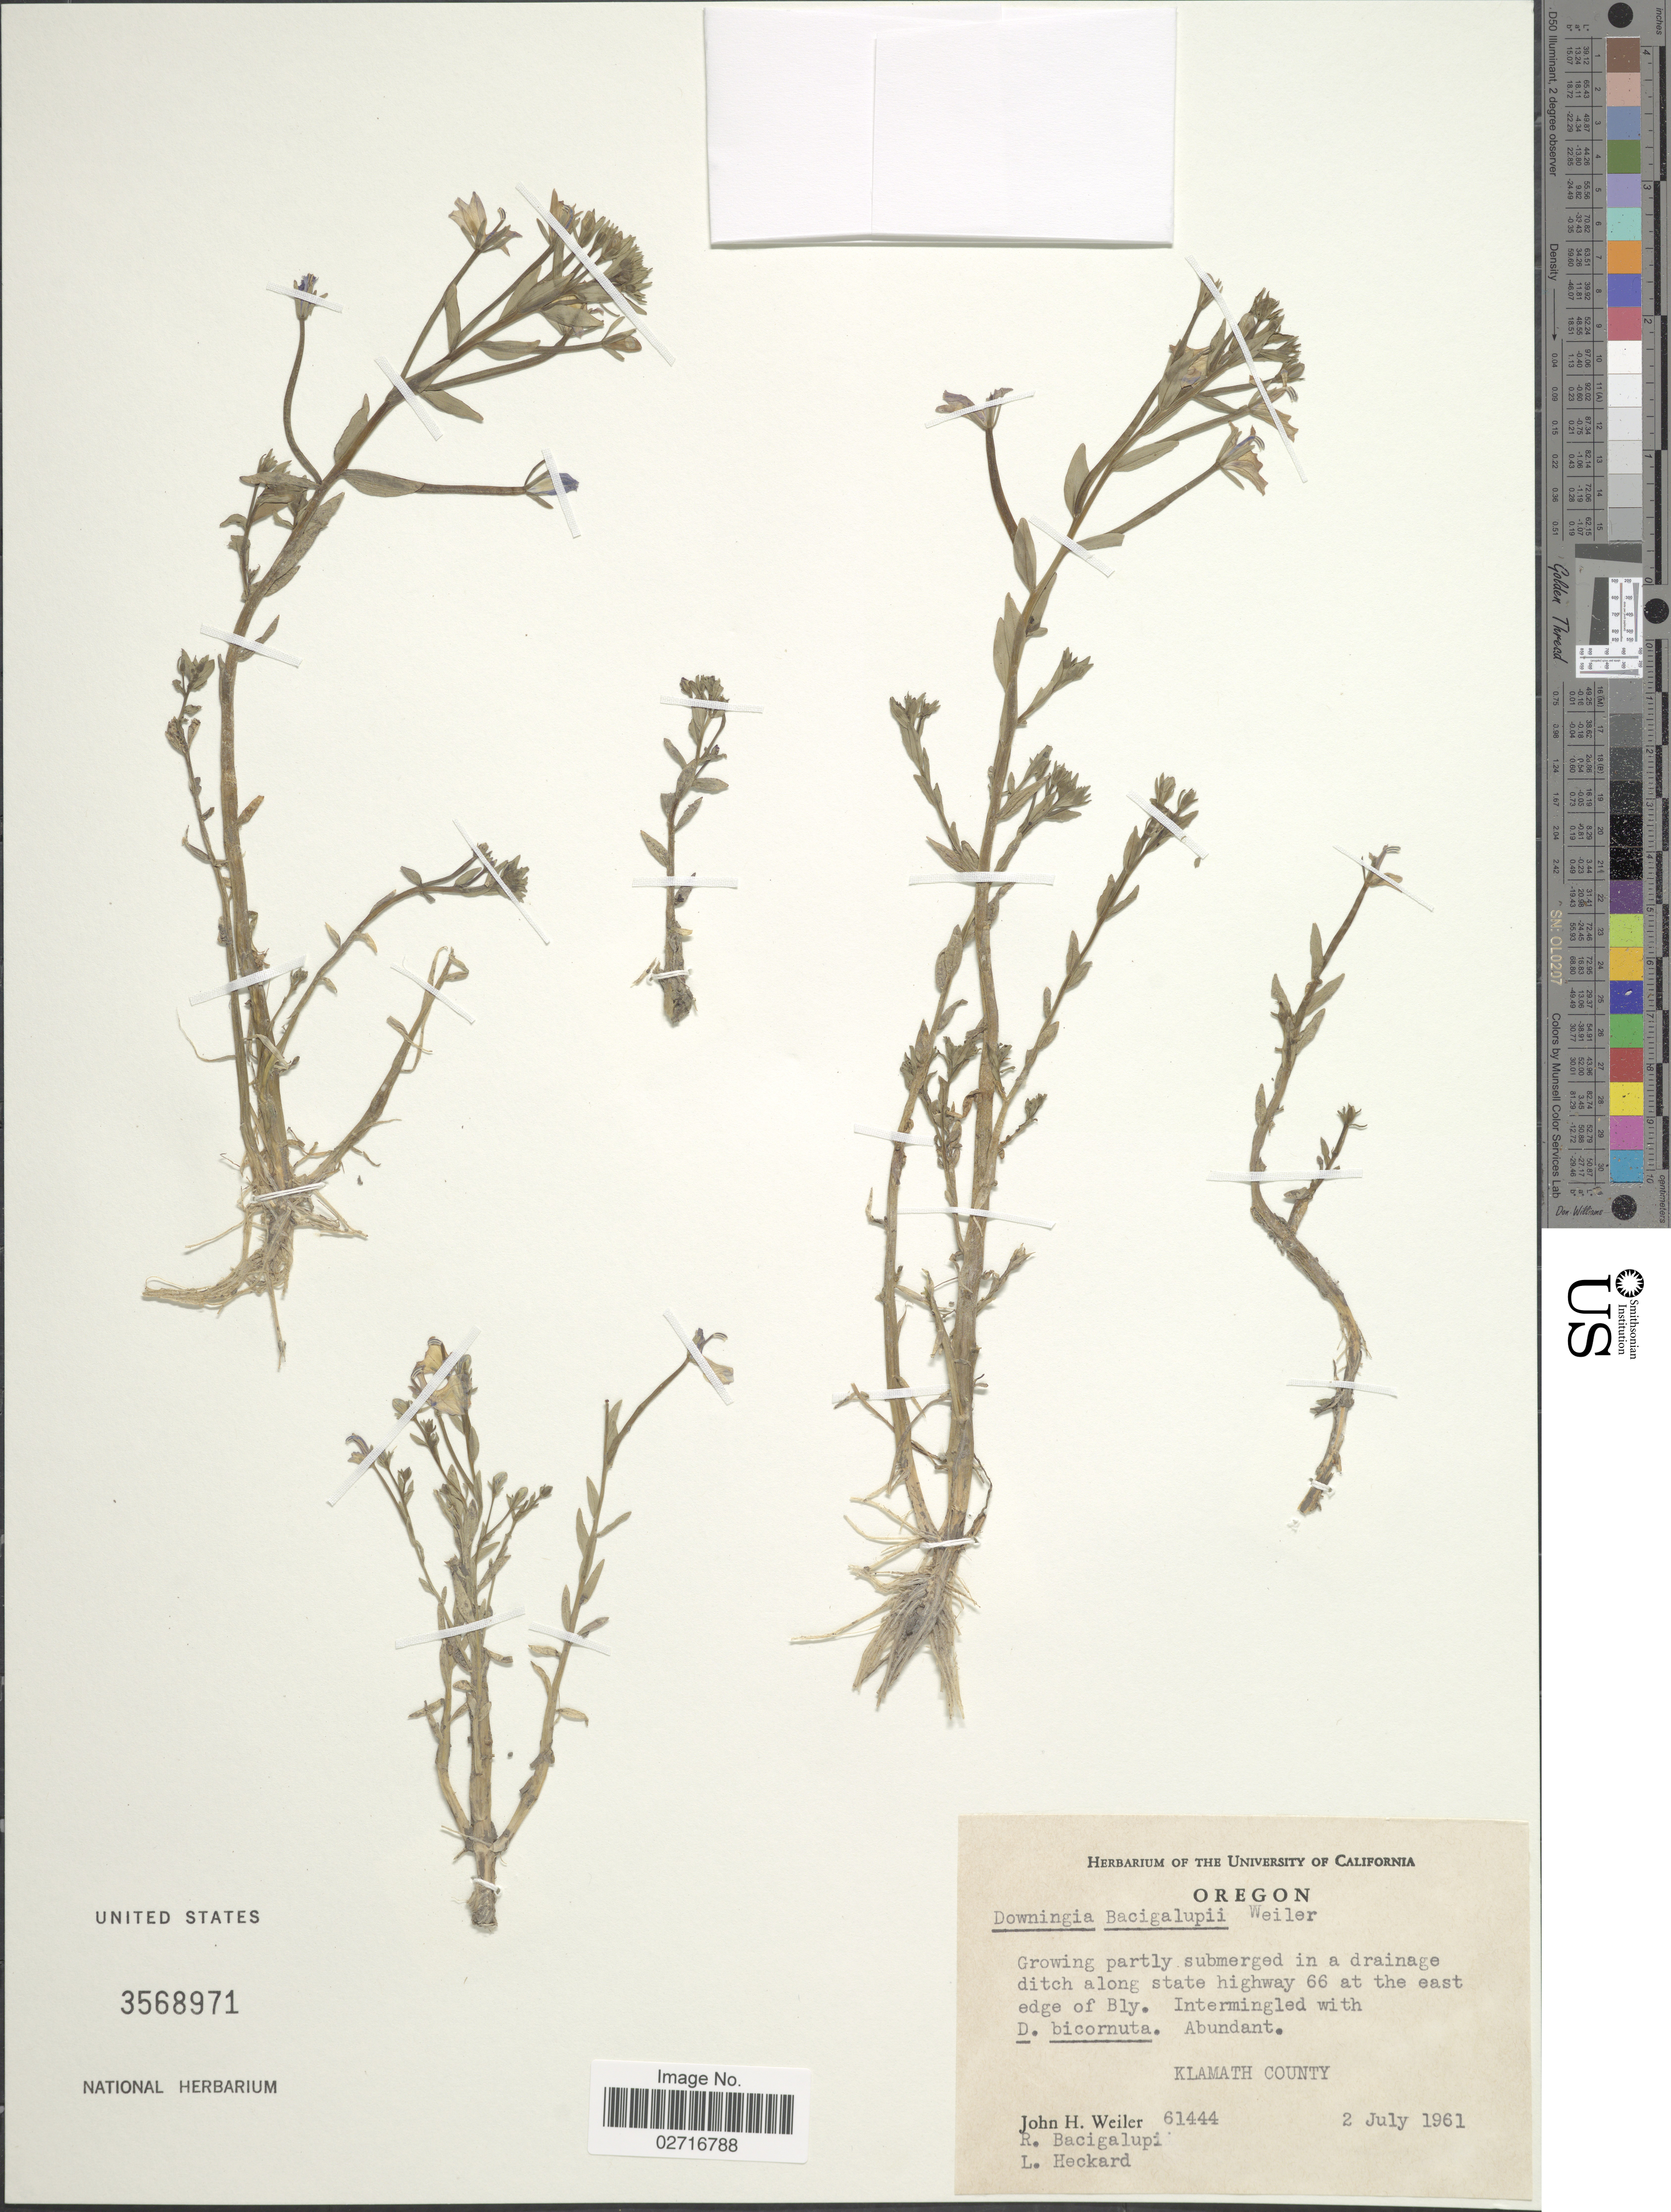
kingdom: Plantae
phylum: Tracheophyta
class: Magnoliopsida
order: Asterales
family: Campanulaceae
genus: Downingia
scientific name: Downingia bacigalupii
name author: Weiler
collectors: J. H. Weiler, R. Bacigalupi & L. R. Heckard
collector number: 61444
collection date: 1961-07-02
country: United States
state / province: Oregon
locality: In a drainage ditch along state highway 66 at the east edge of Bly., Klamath County.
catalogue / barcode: US 3568971